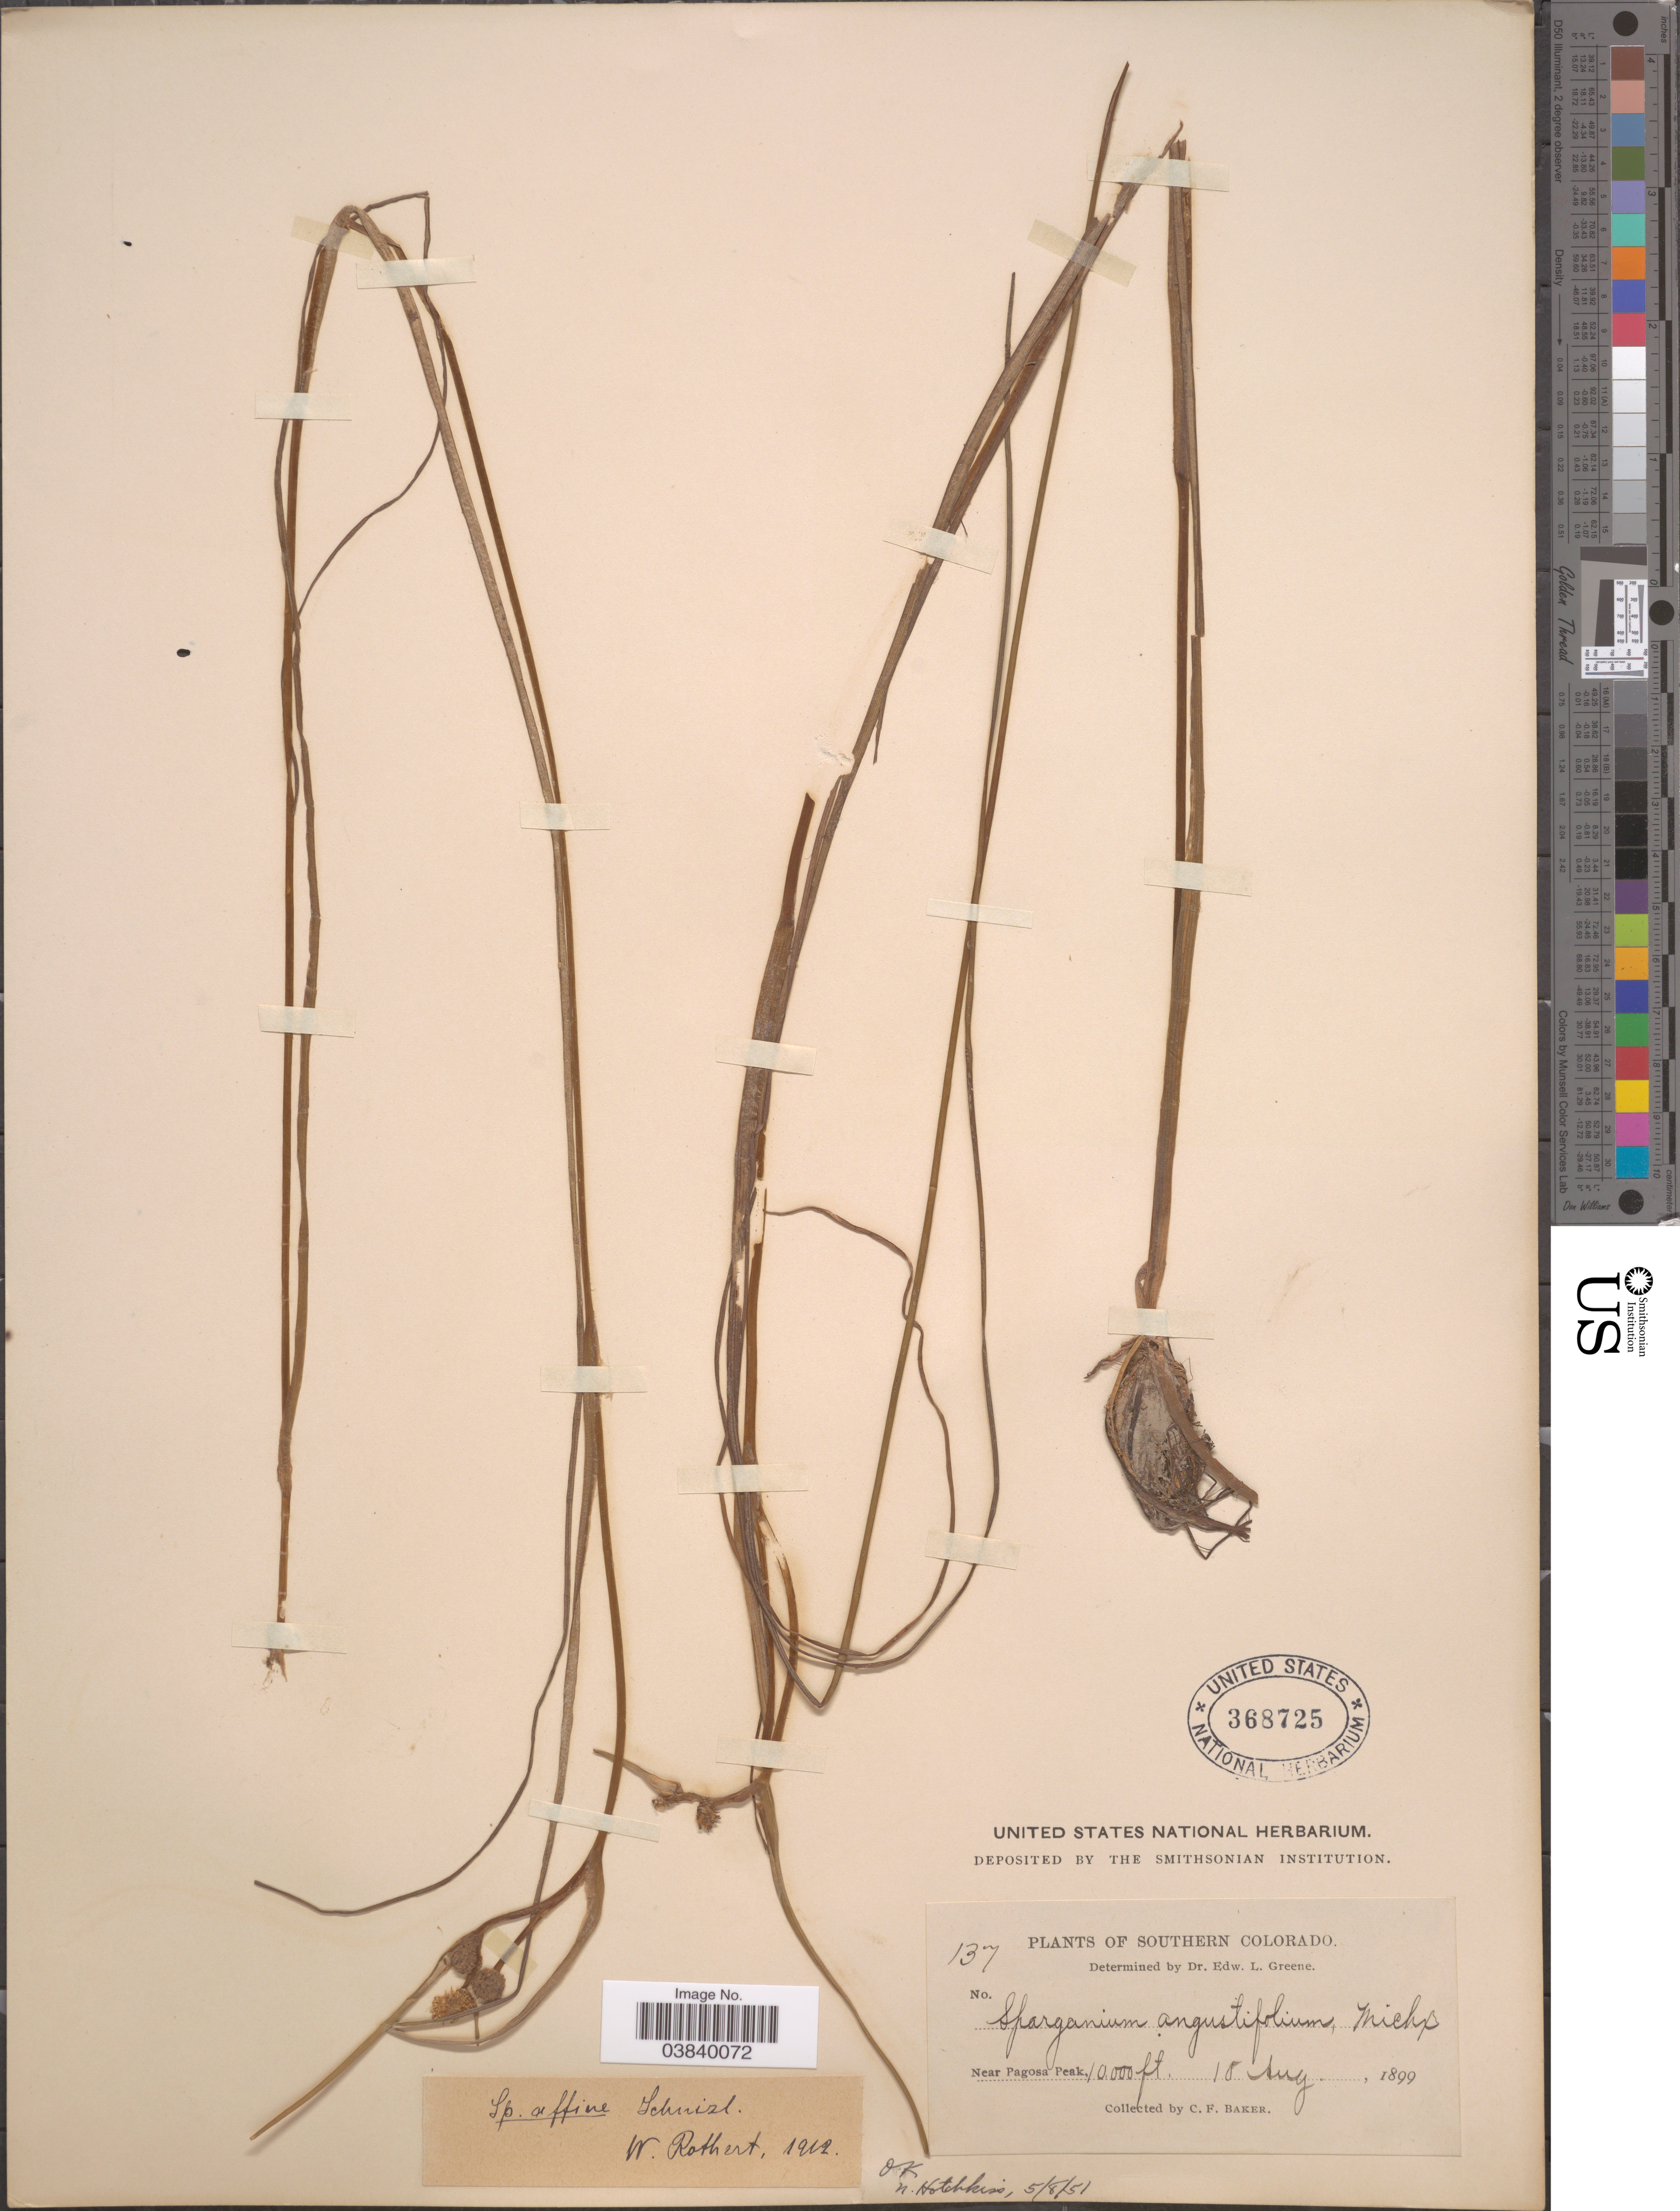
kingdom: Plantae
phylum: Tracheophyta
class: Liliopsida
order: Poales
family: Typhaceae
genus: Sparganium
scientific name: Sparganium angustifolium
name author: Michx.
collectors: C. F. Baker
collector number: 137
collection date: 1899-08-18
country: United States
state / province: Colorado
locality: Southern Colorado. Near Pagosa Peak.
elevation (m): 3048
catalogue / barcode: US 368725